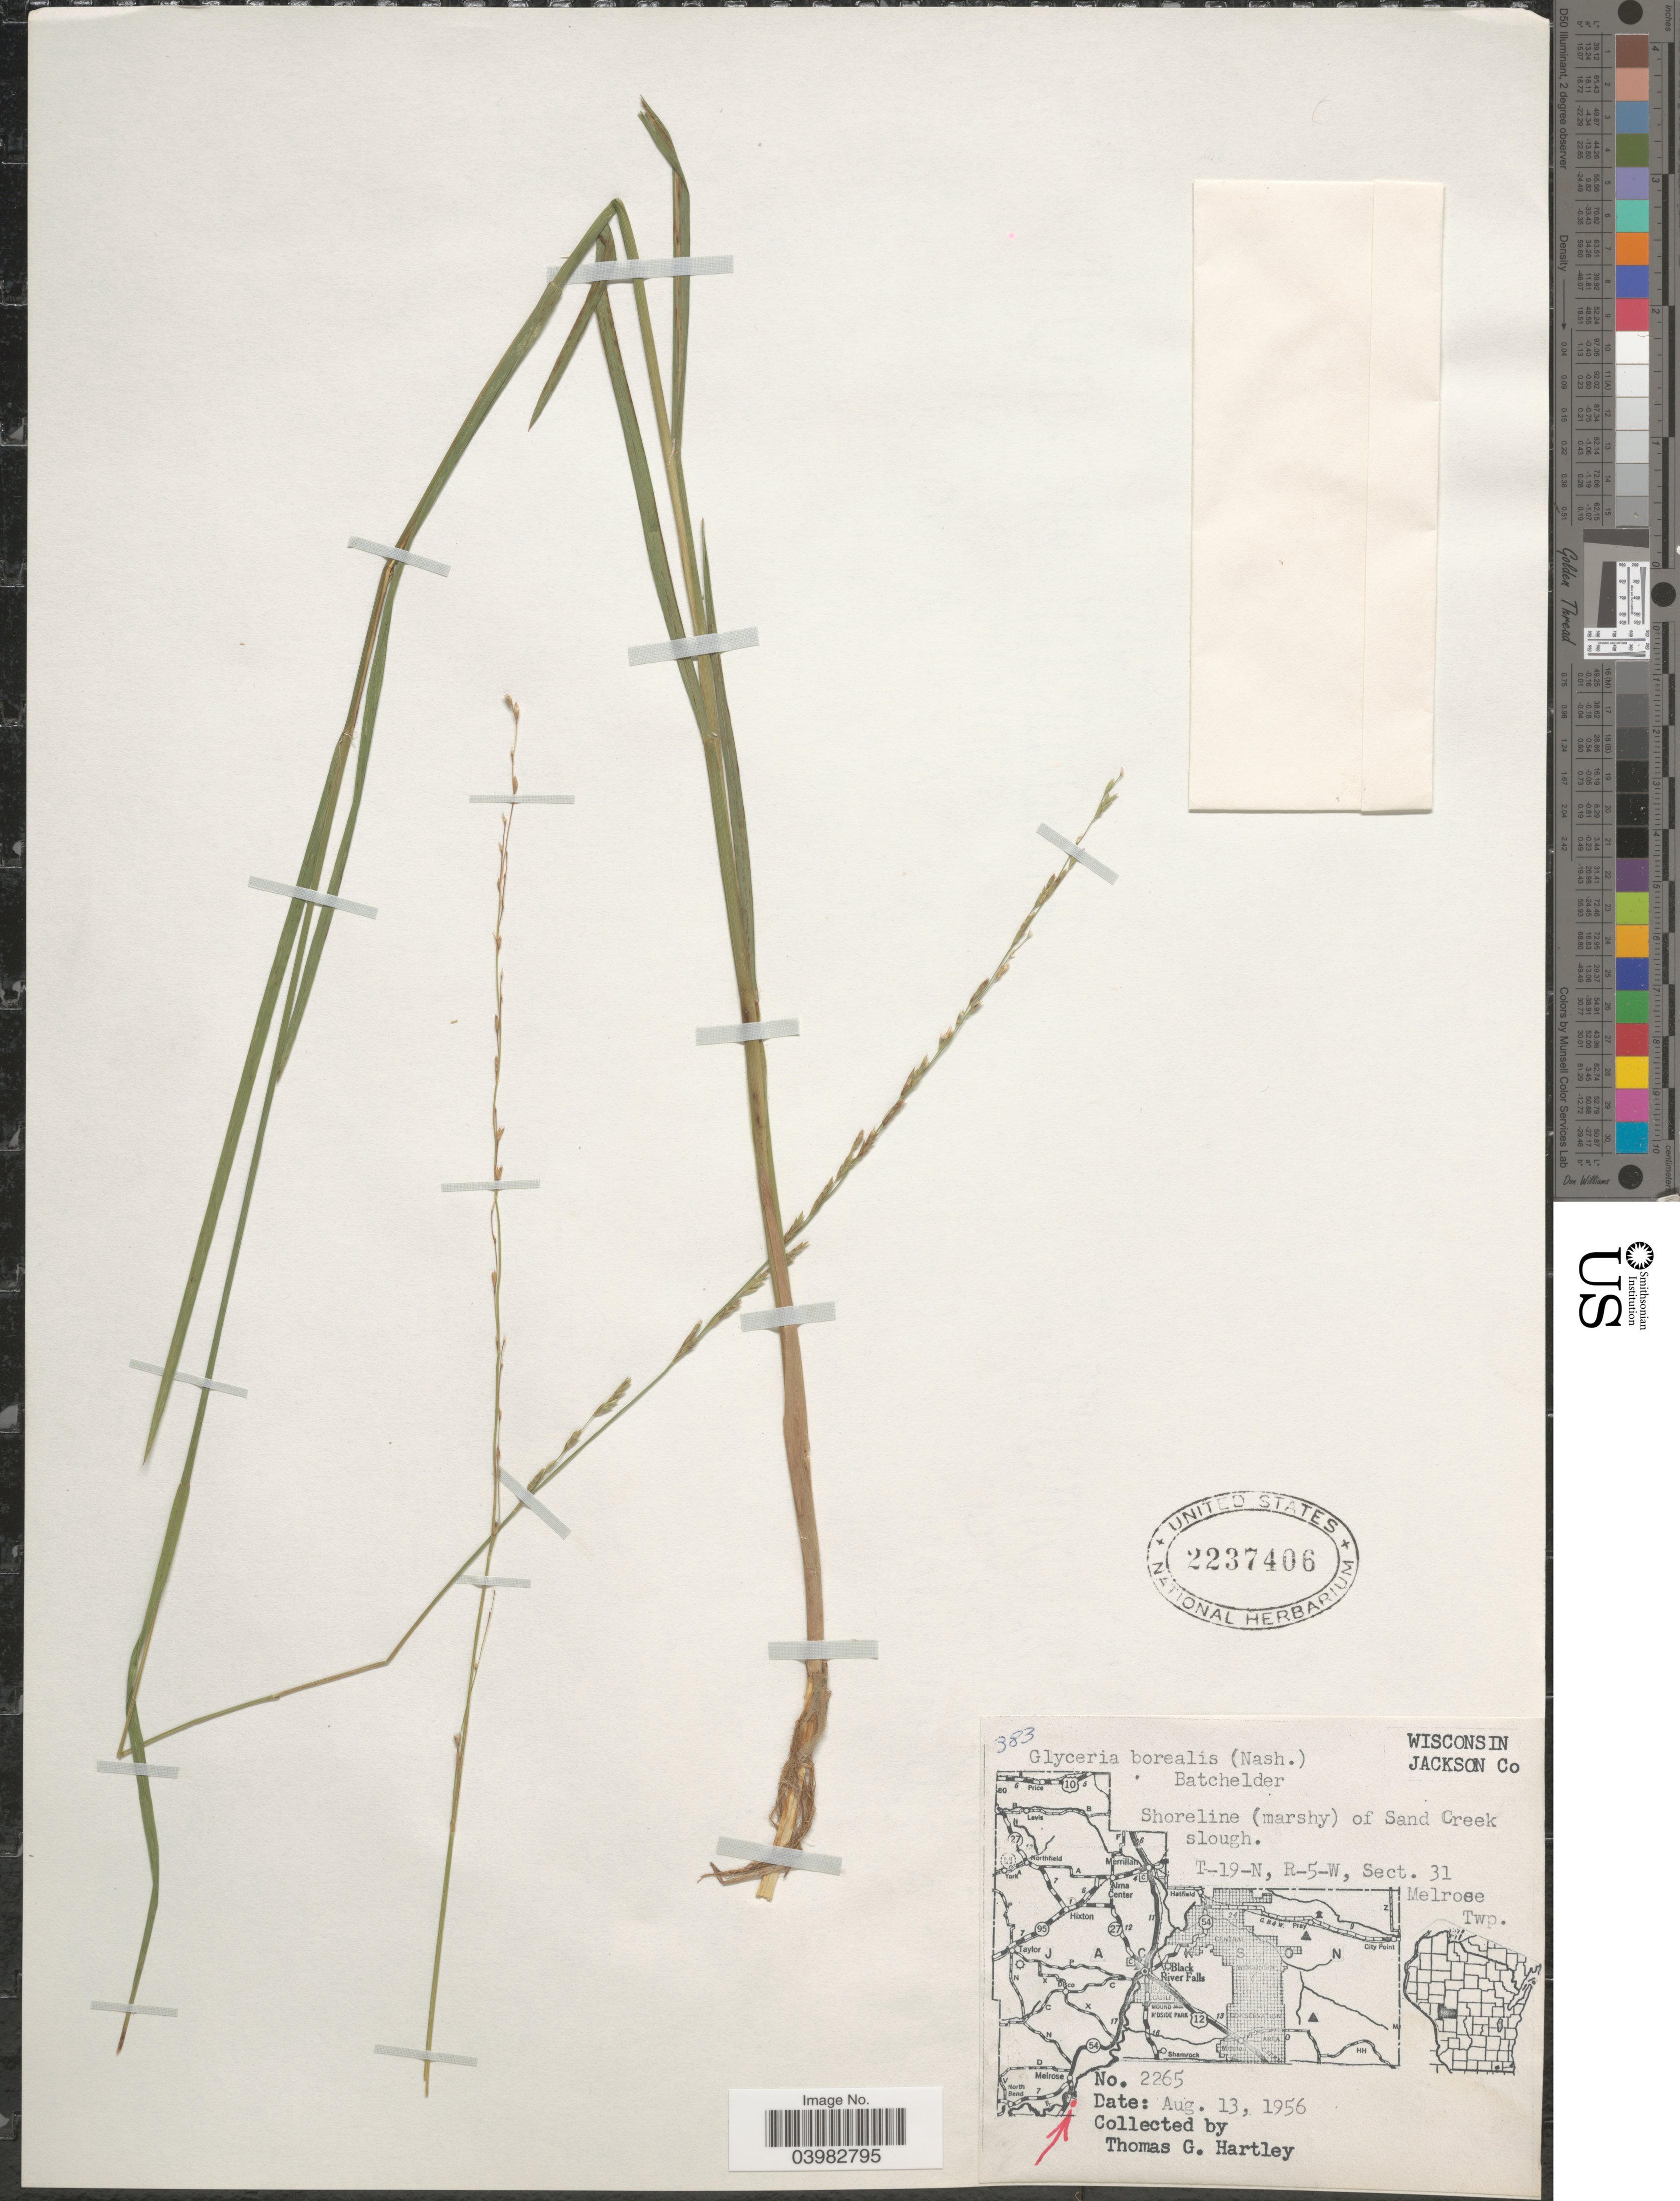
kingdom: Plantae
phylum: Tracheophyta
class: Liliopsida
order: Poales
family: Poaceae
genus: Glyceria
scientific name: Glyceria borealis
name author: (Nash) Batchelder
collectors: T. G. Hartley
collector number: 383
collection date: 1956-08-13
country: United States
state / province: Wisconsin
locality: Jackson Co. Shoreline of Sand Creek slough. T-19-N, R-5-W, Sect. 31. Melrose Twp.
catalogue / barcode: US 2237406